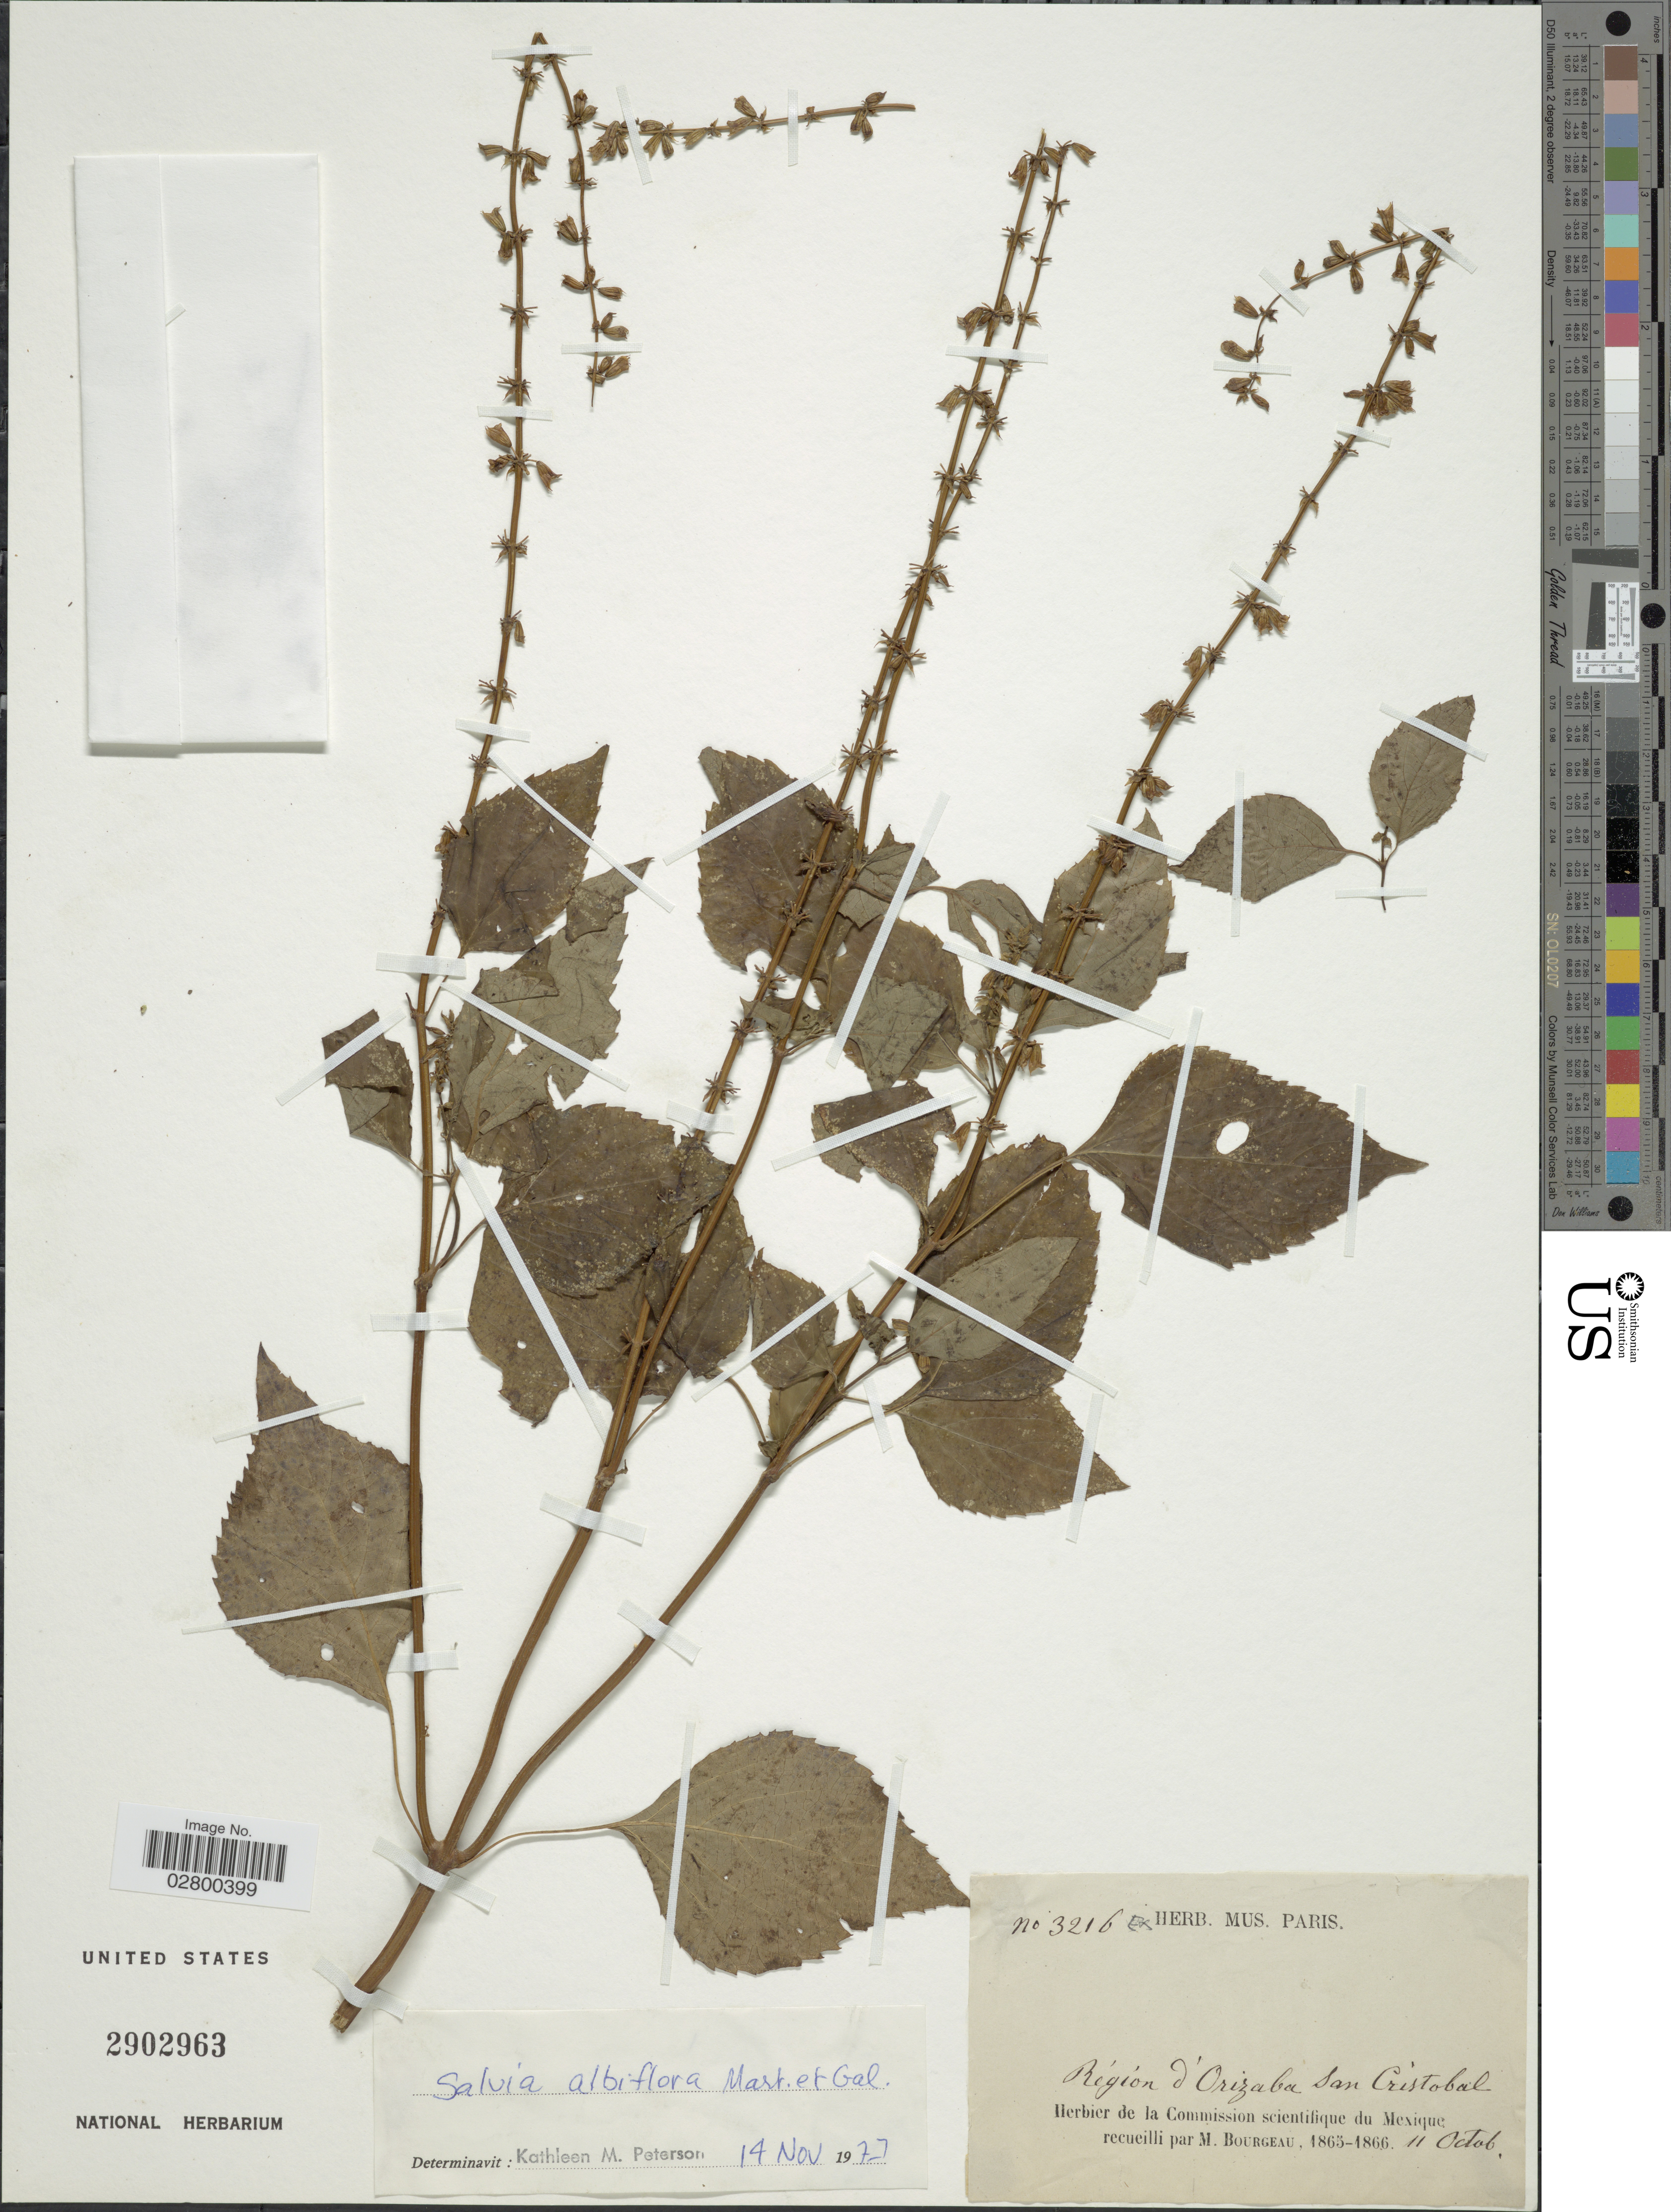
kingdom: Plantae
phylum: Tracheophyta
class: Magnoliopsida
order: Lamiales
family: Lamiaceae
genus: Salvia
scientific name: Salvia albiflora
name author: M. Martens & Galeotti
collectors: M. Bourgeau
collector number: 3216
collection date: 1865-10-11/1866-10-11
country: Mexico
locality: Régíon d'Orizaba San Cristobal.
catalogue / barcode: US 2902963